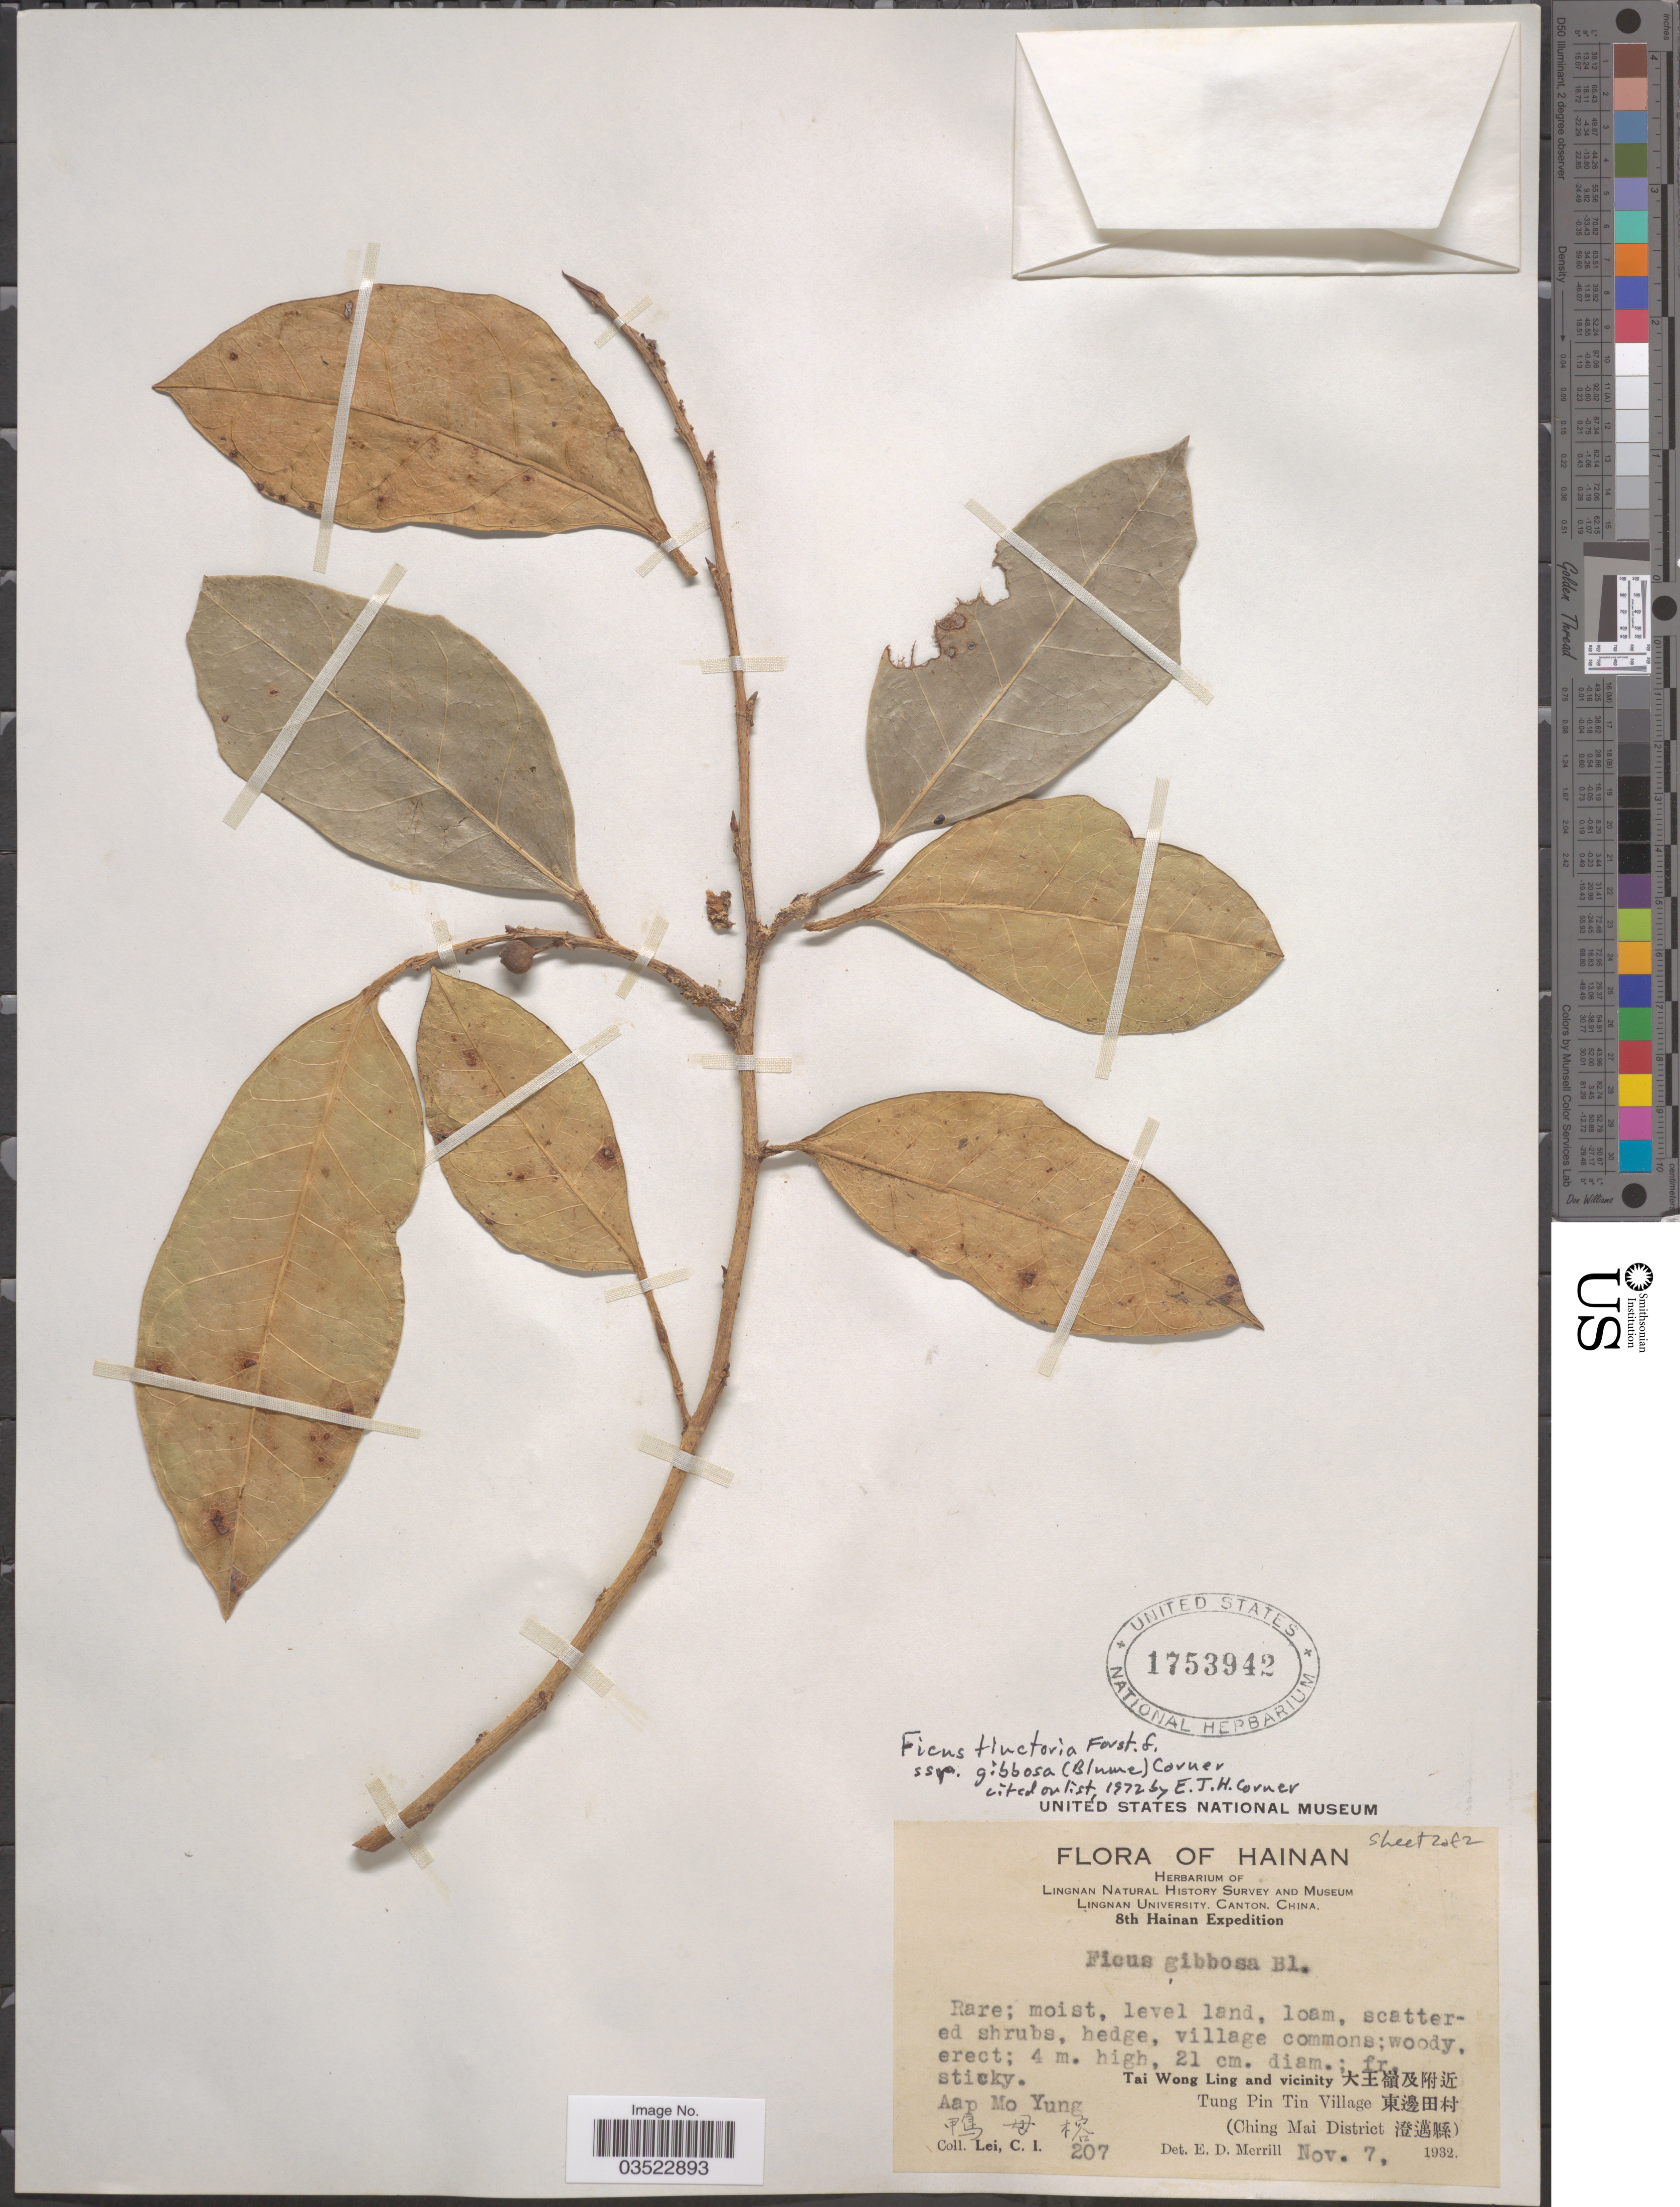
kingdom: Plantae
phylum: Tracheophyta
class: Magnoliopsida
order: Rosales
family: Moraceae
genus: Ficus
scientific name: Ficus tinctoria subsp. gibbosa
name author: (Blume) Corner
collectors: C. I. Lei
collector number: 207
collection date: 1932-11-07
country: China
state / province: Hainan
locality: Lingnan Natural History Survey and Museum Lingnan University, Canton, China. 8th Hainan Expedition. Aap Mo Yung X. Tai Wong Ling and vicinity X. Tung Pin Tin Village X. (Ching Mai District X).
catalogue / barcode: US 1753942